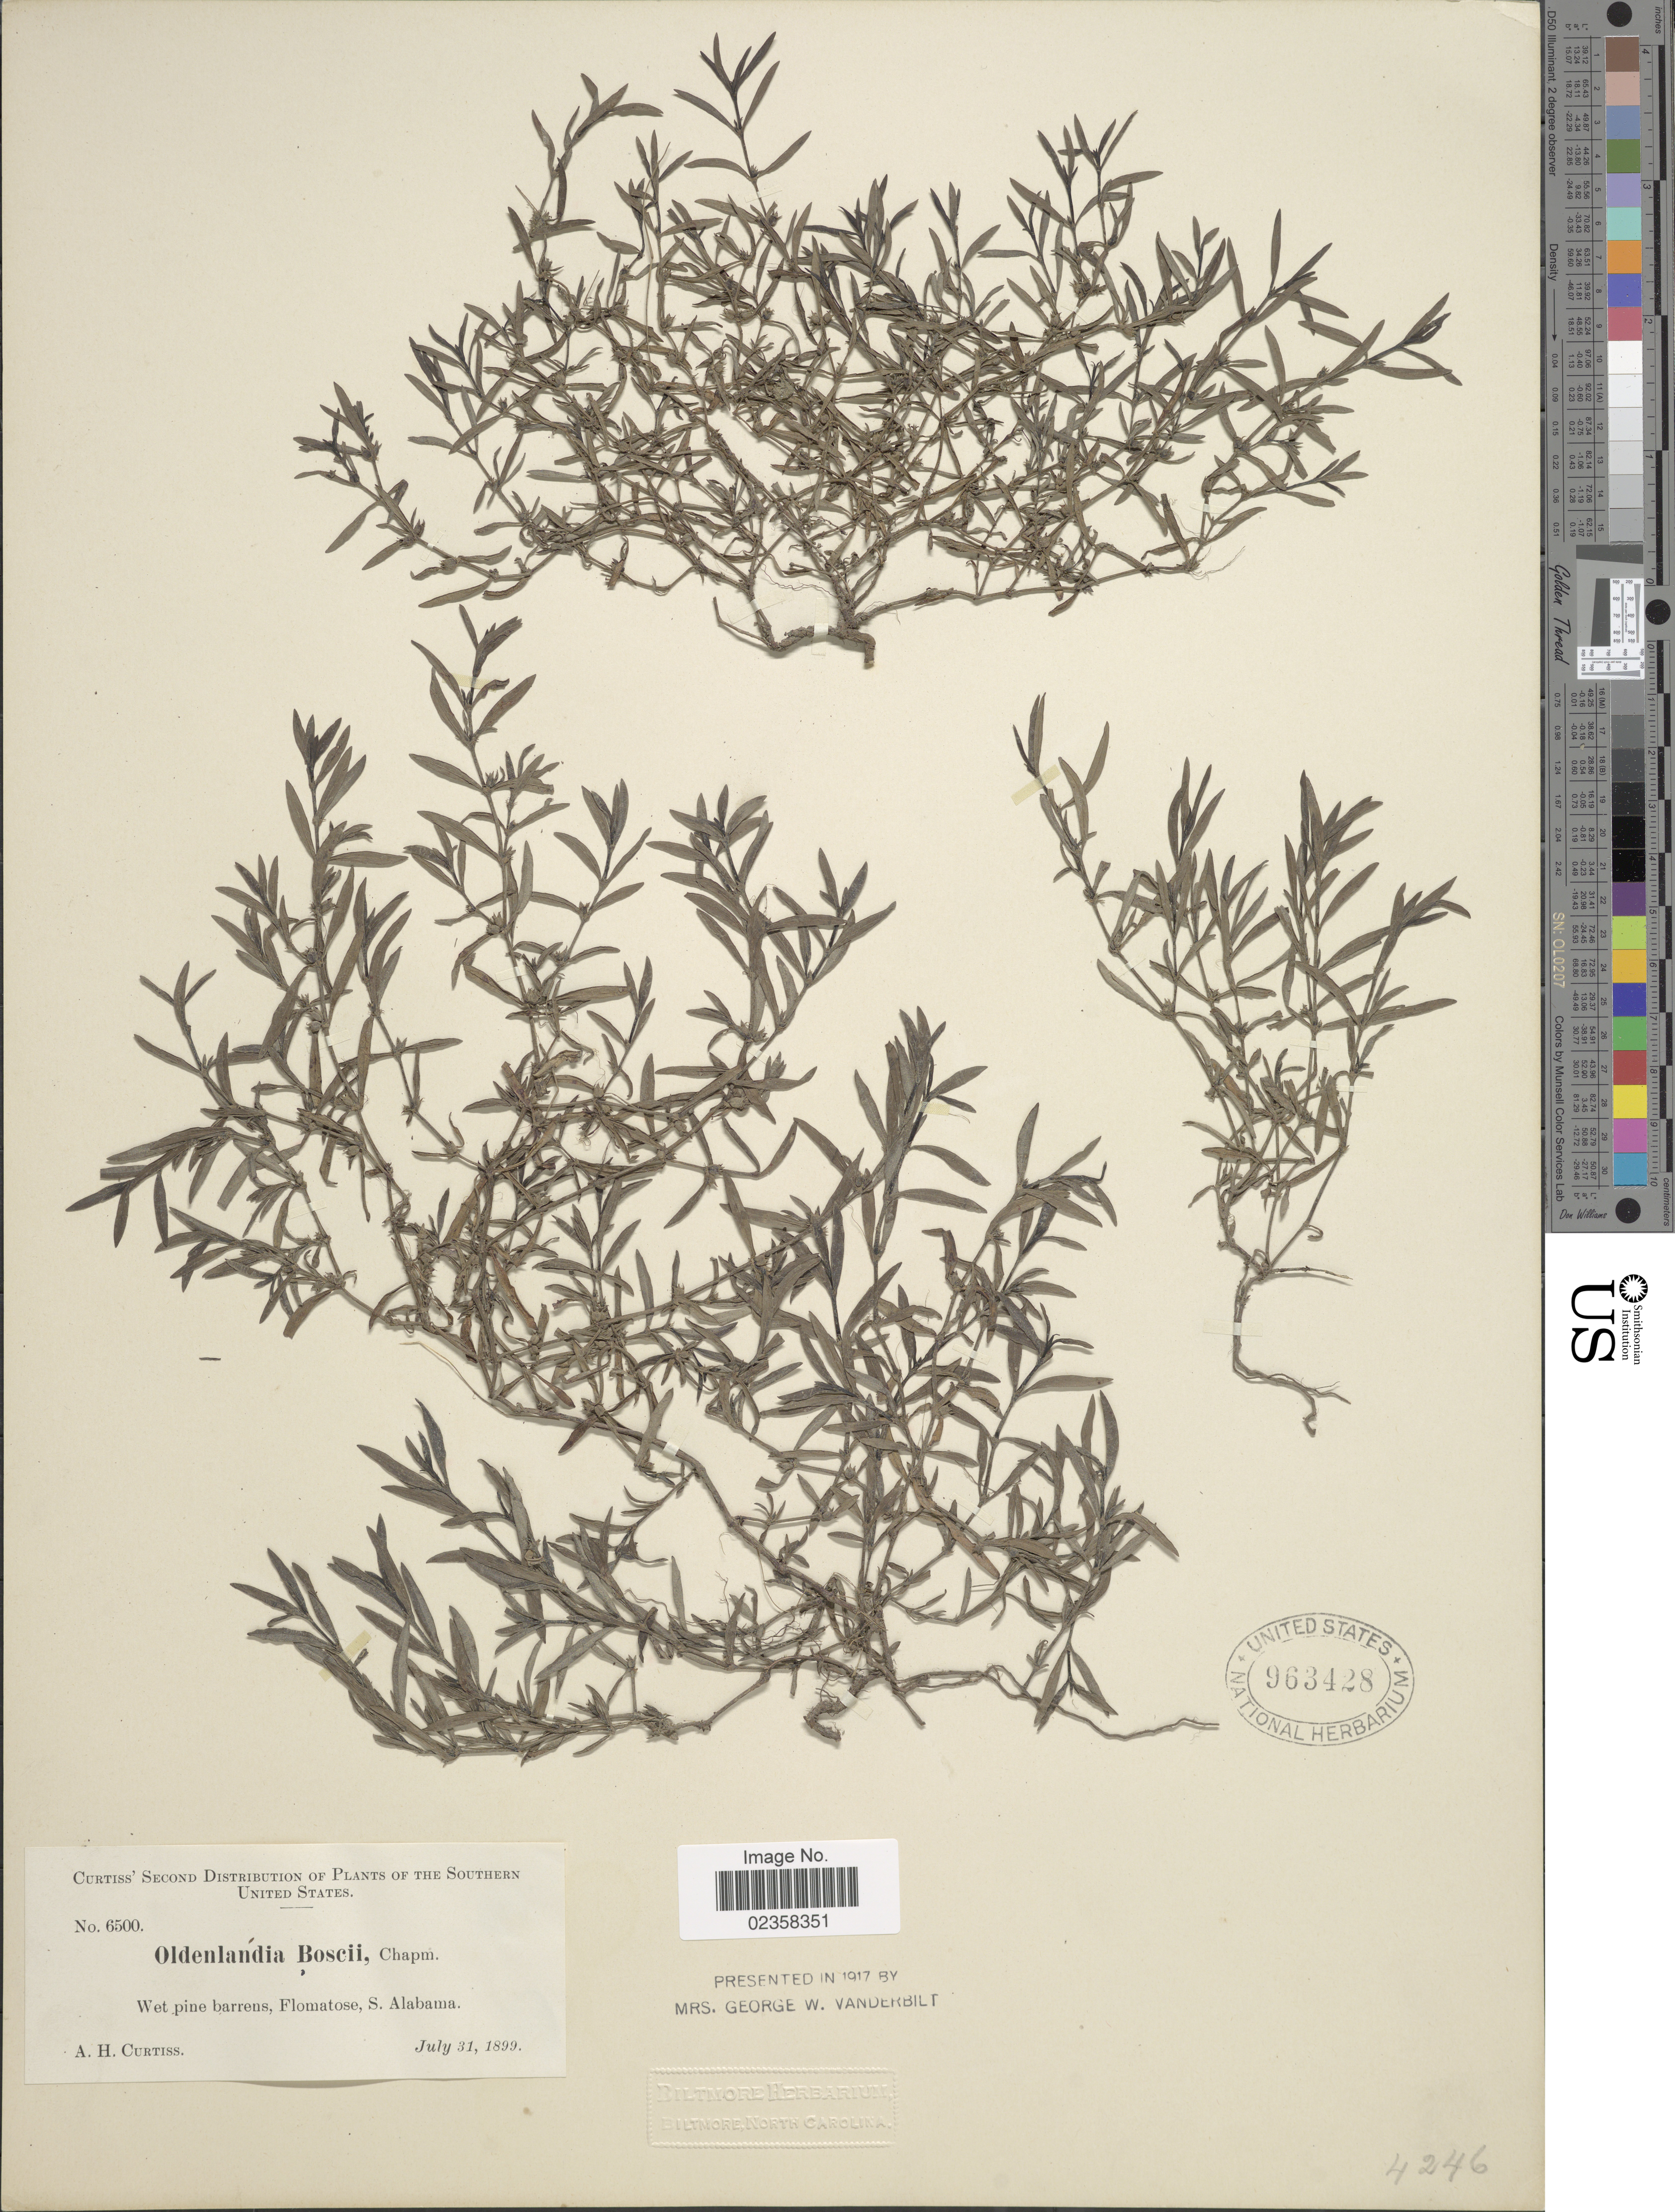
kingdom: Plantae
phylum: Tracheophyta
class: Magnoliopsida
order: Gentianales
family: Rubiaceae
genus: Oldenlandia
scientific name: Oldenlandia boscii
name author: (DC.) Chapm.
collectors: A. H. Curtiss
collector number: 6500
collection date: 1899-07-31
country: United States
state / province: Alabama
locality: Southern United States, Wet pine barrens, Flomatose, S. Alabama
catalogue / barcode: US 963428